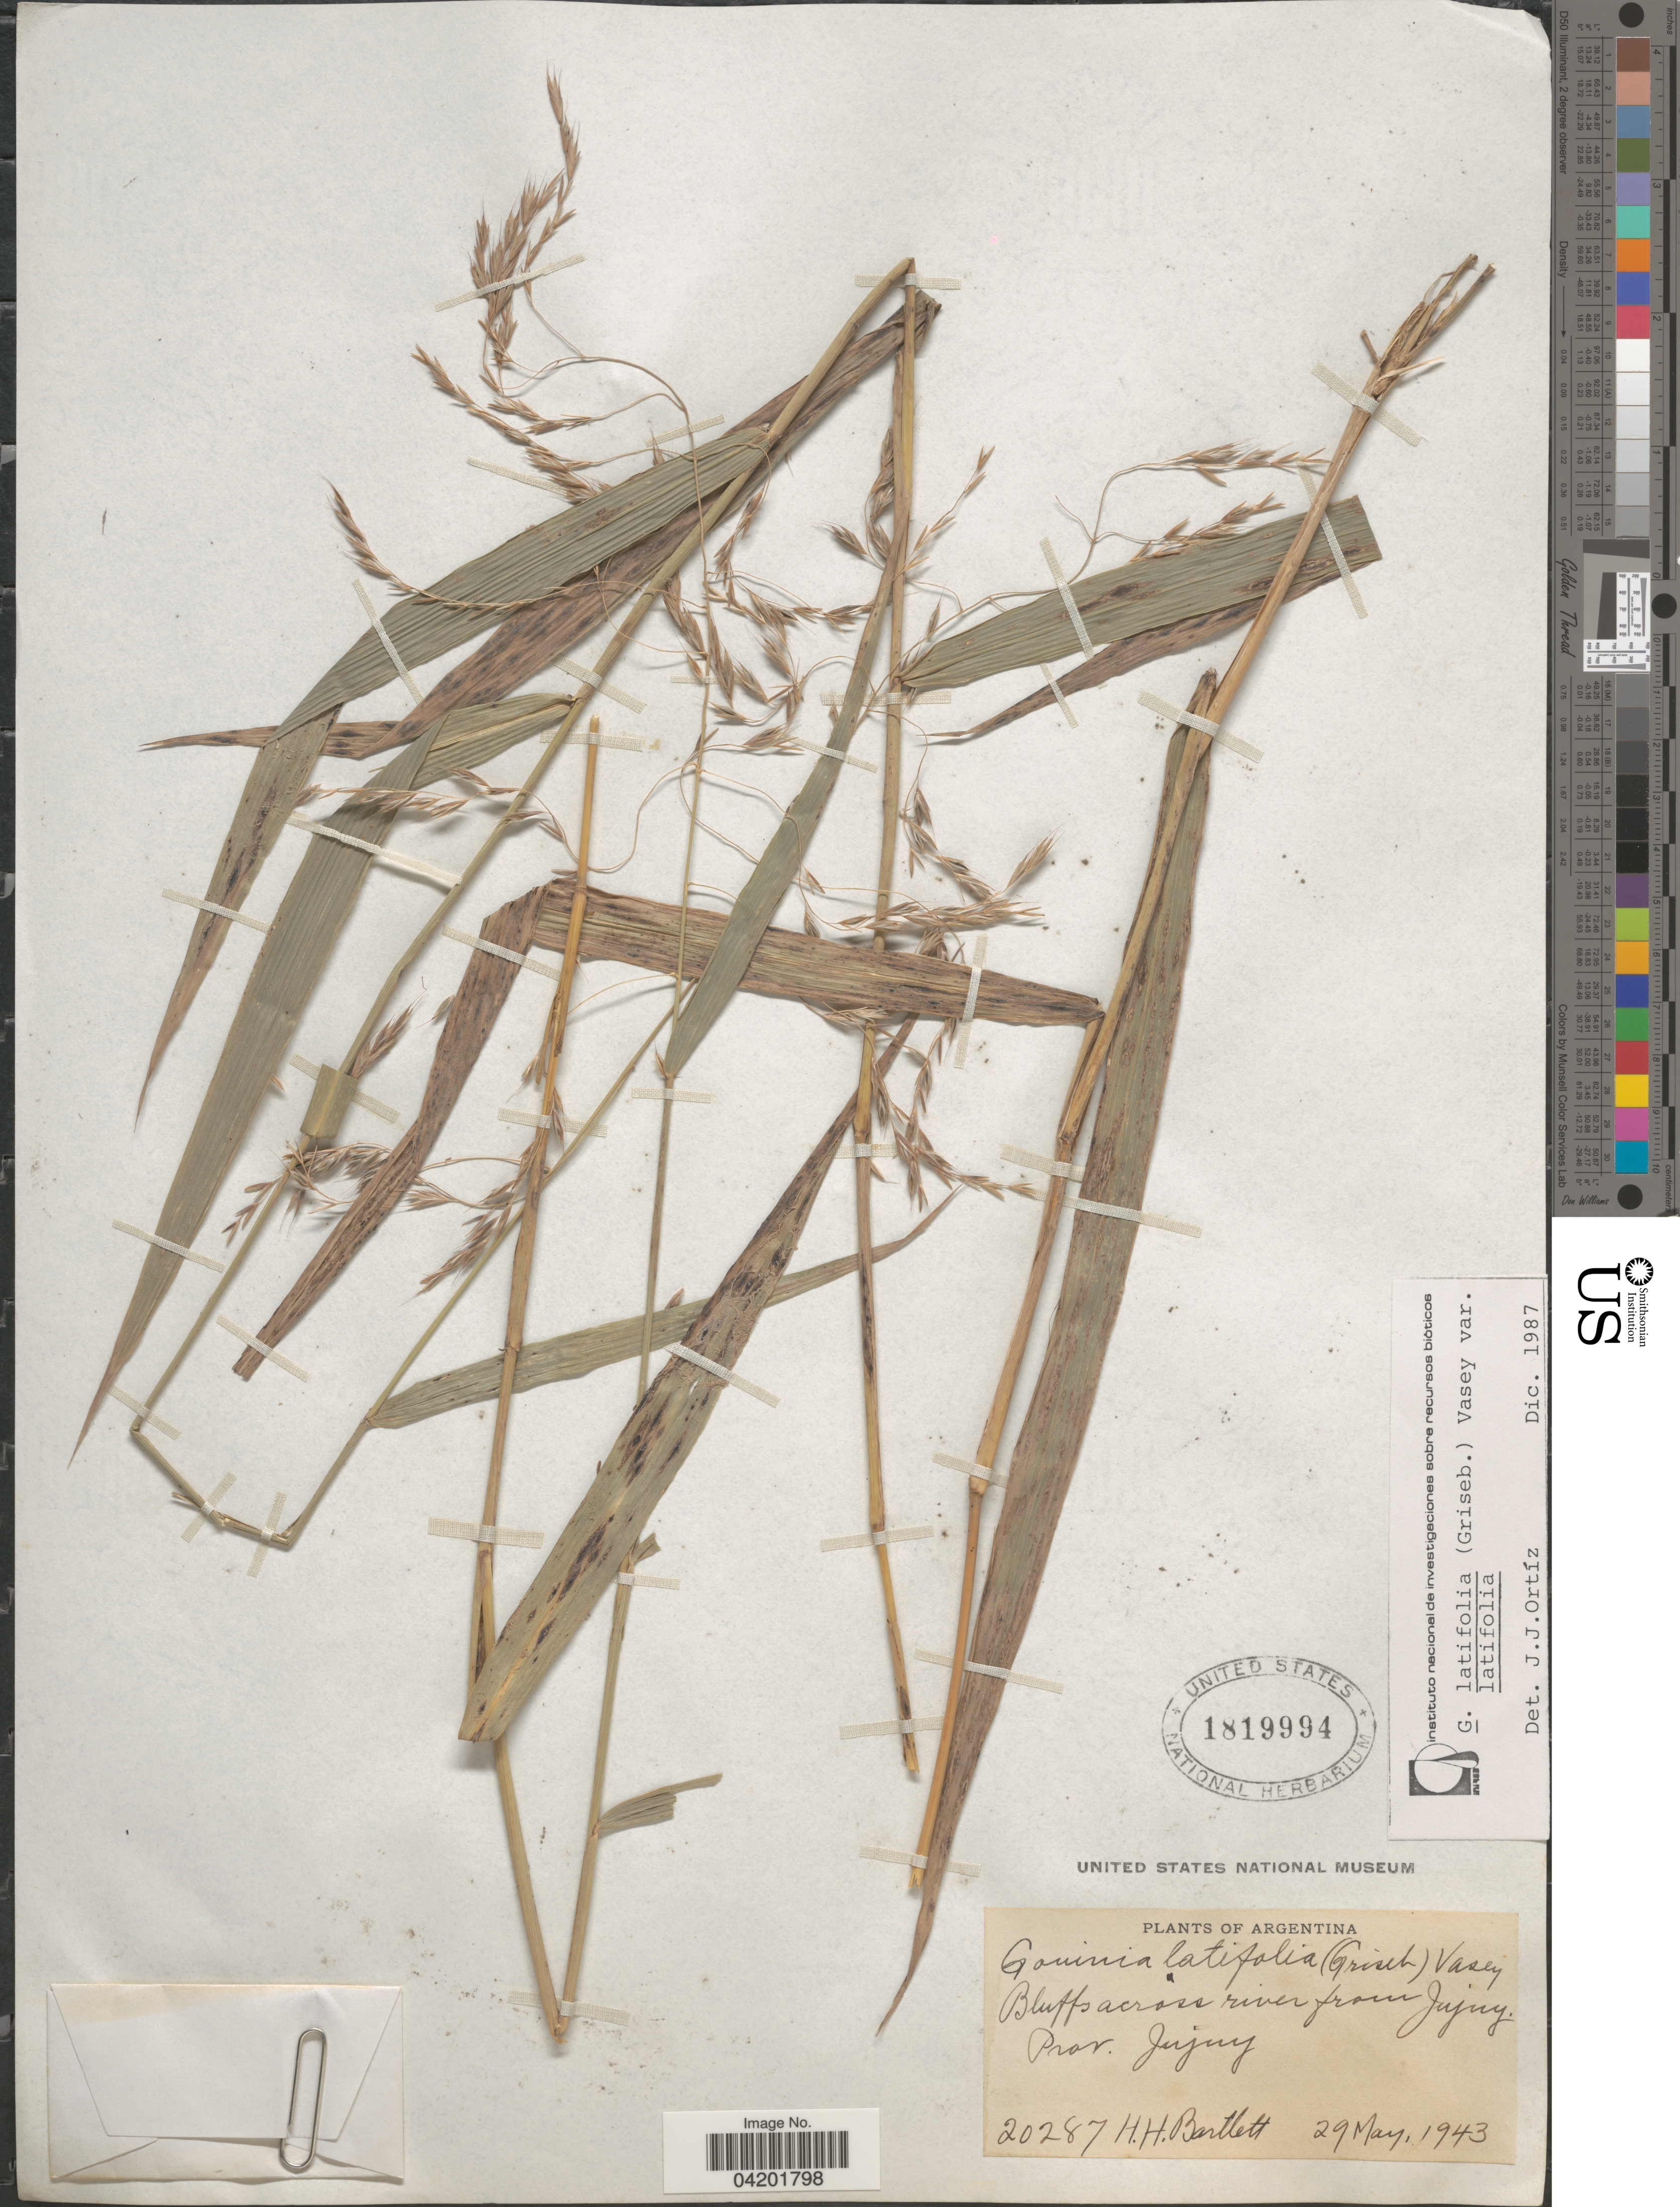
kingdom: Plantae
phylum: Tracheophyta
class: Liliopsida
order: Poales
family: Poaceae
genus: Gouinia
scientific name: Gouinia latifolia var. latifolia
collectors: H. H. Bartlett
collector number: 20287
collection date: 1943-05-29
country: Argentina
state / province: Jujuy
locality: Bluffs across river from Jujuy.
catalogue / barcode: US 1819994